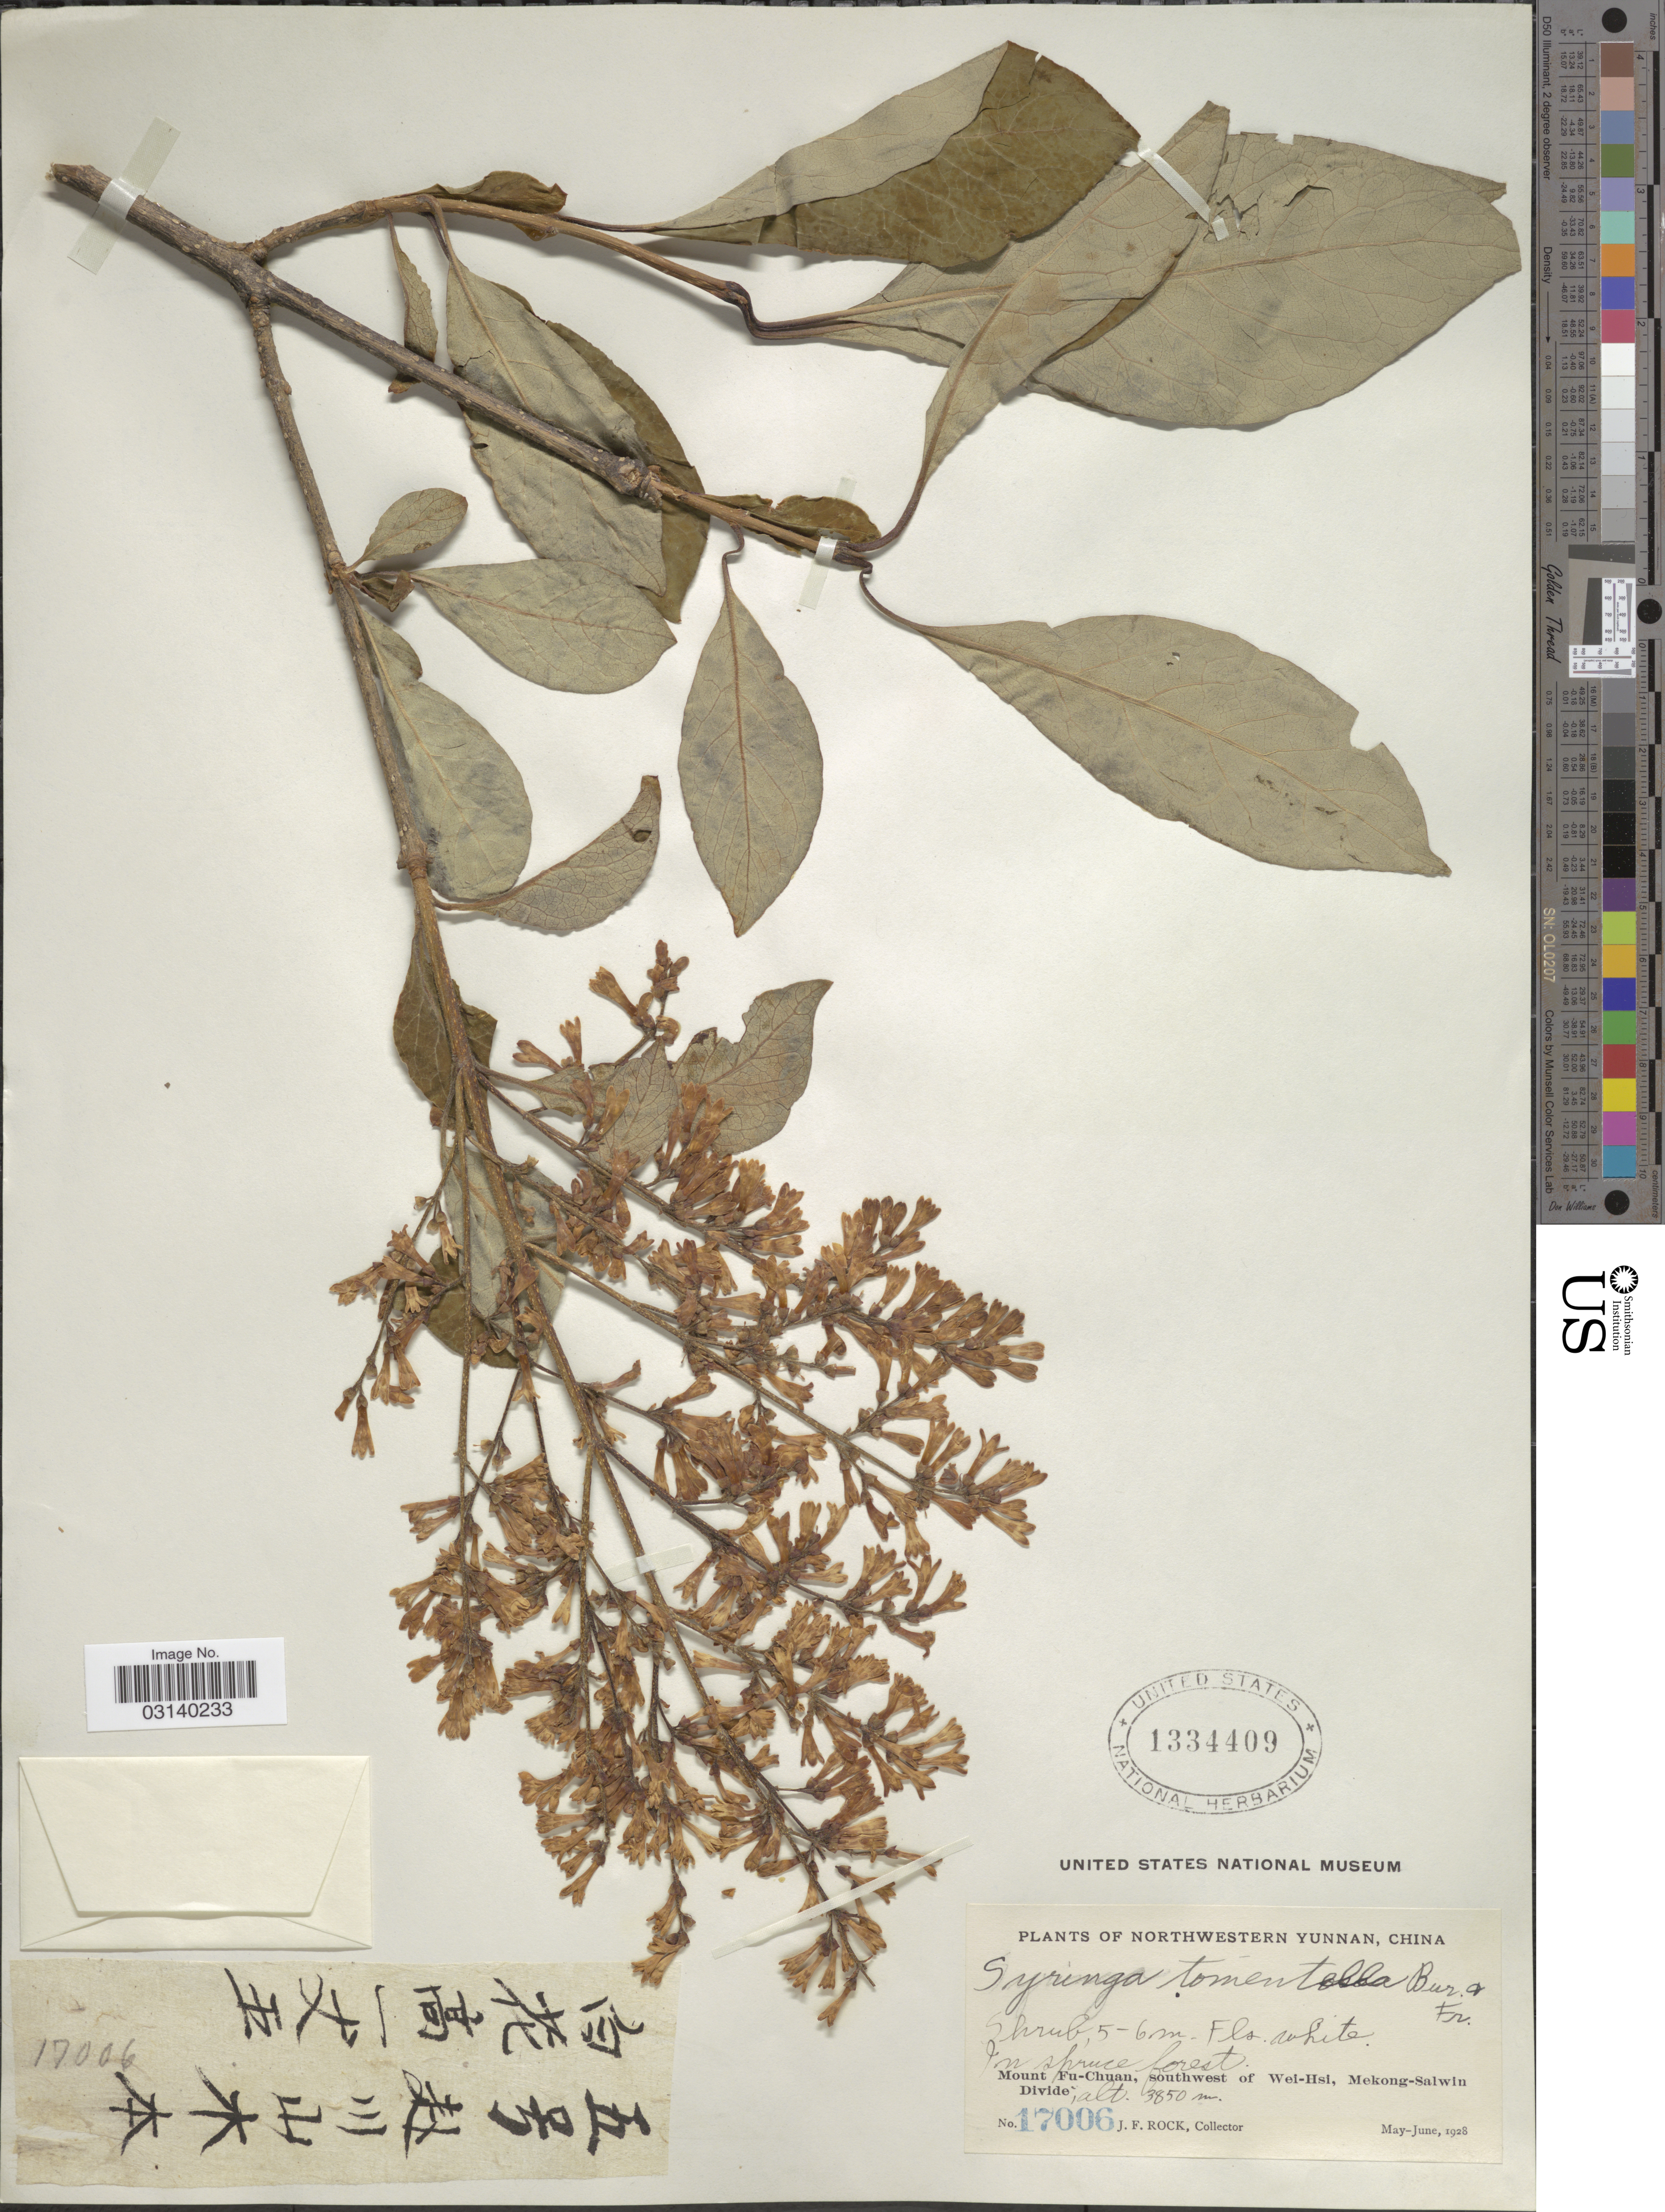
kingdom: Plantae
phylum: Tracheophyta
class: Magnoliopsida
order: Lamiales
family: Oleaceae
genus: Syringa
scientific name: Syringa tomentella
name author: Bureau & Franch.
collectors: J. Rock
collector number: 17006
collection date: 1928-05/1928-06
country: China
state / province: Yunnan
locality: Northwestern Yunnan. In spruce forest. Mount Fu-Chuan, southwest of Wei-Hsi, Mekong-Salwin Divide.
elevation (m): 3850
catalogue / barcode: US 1334409